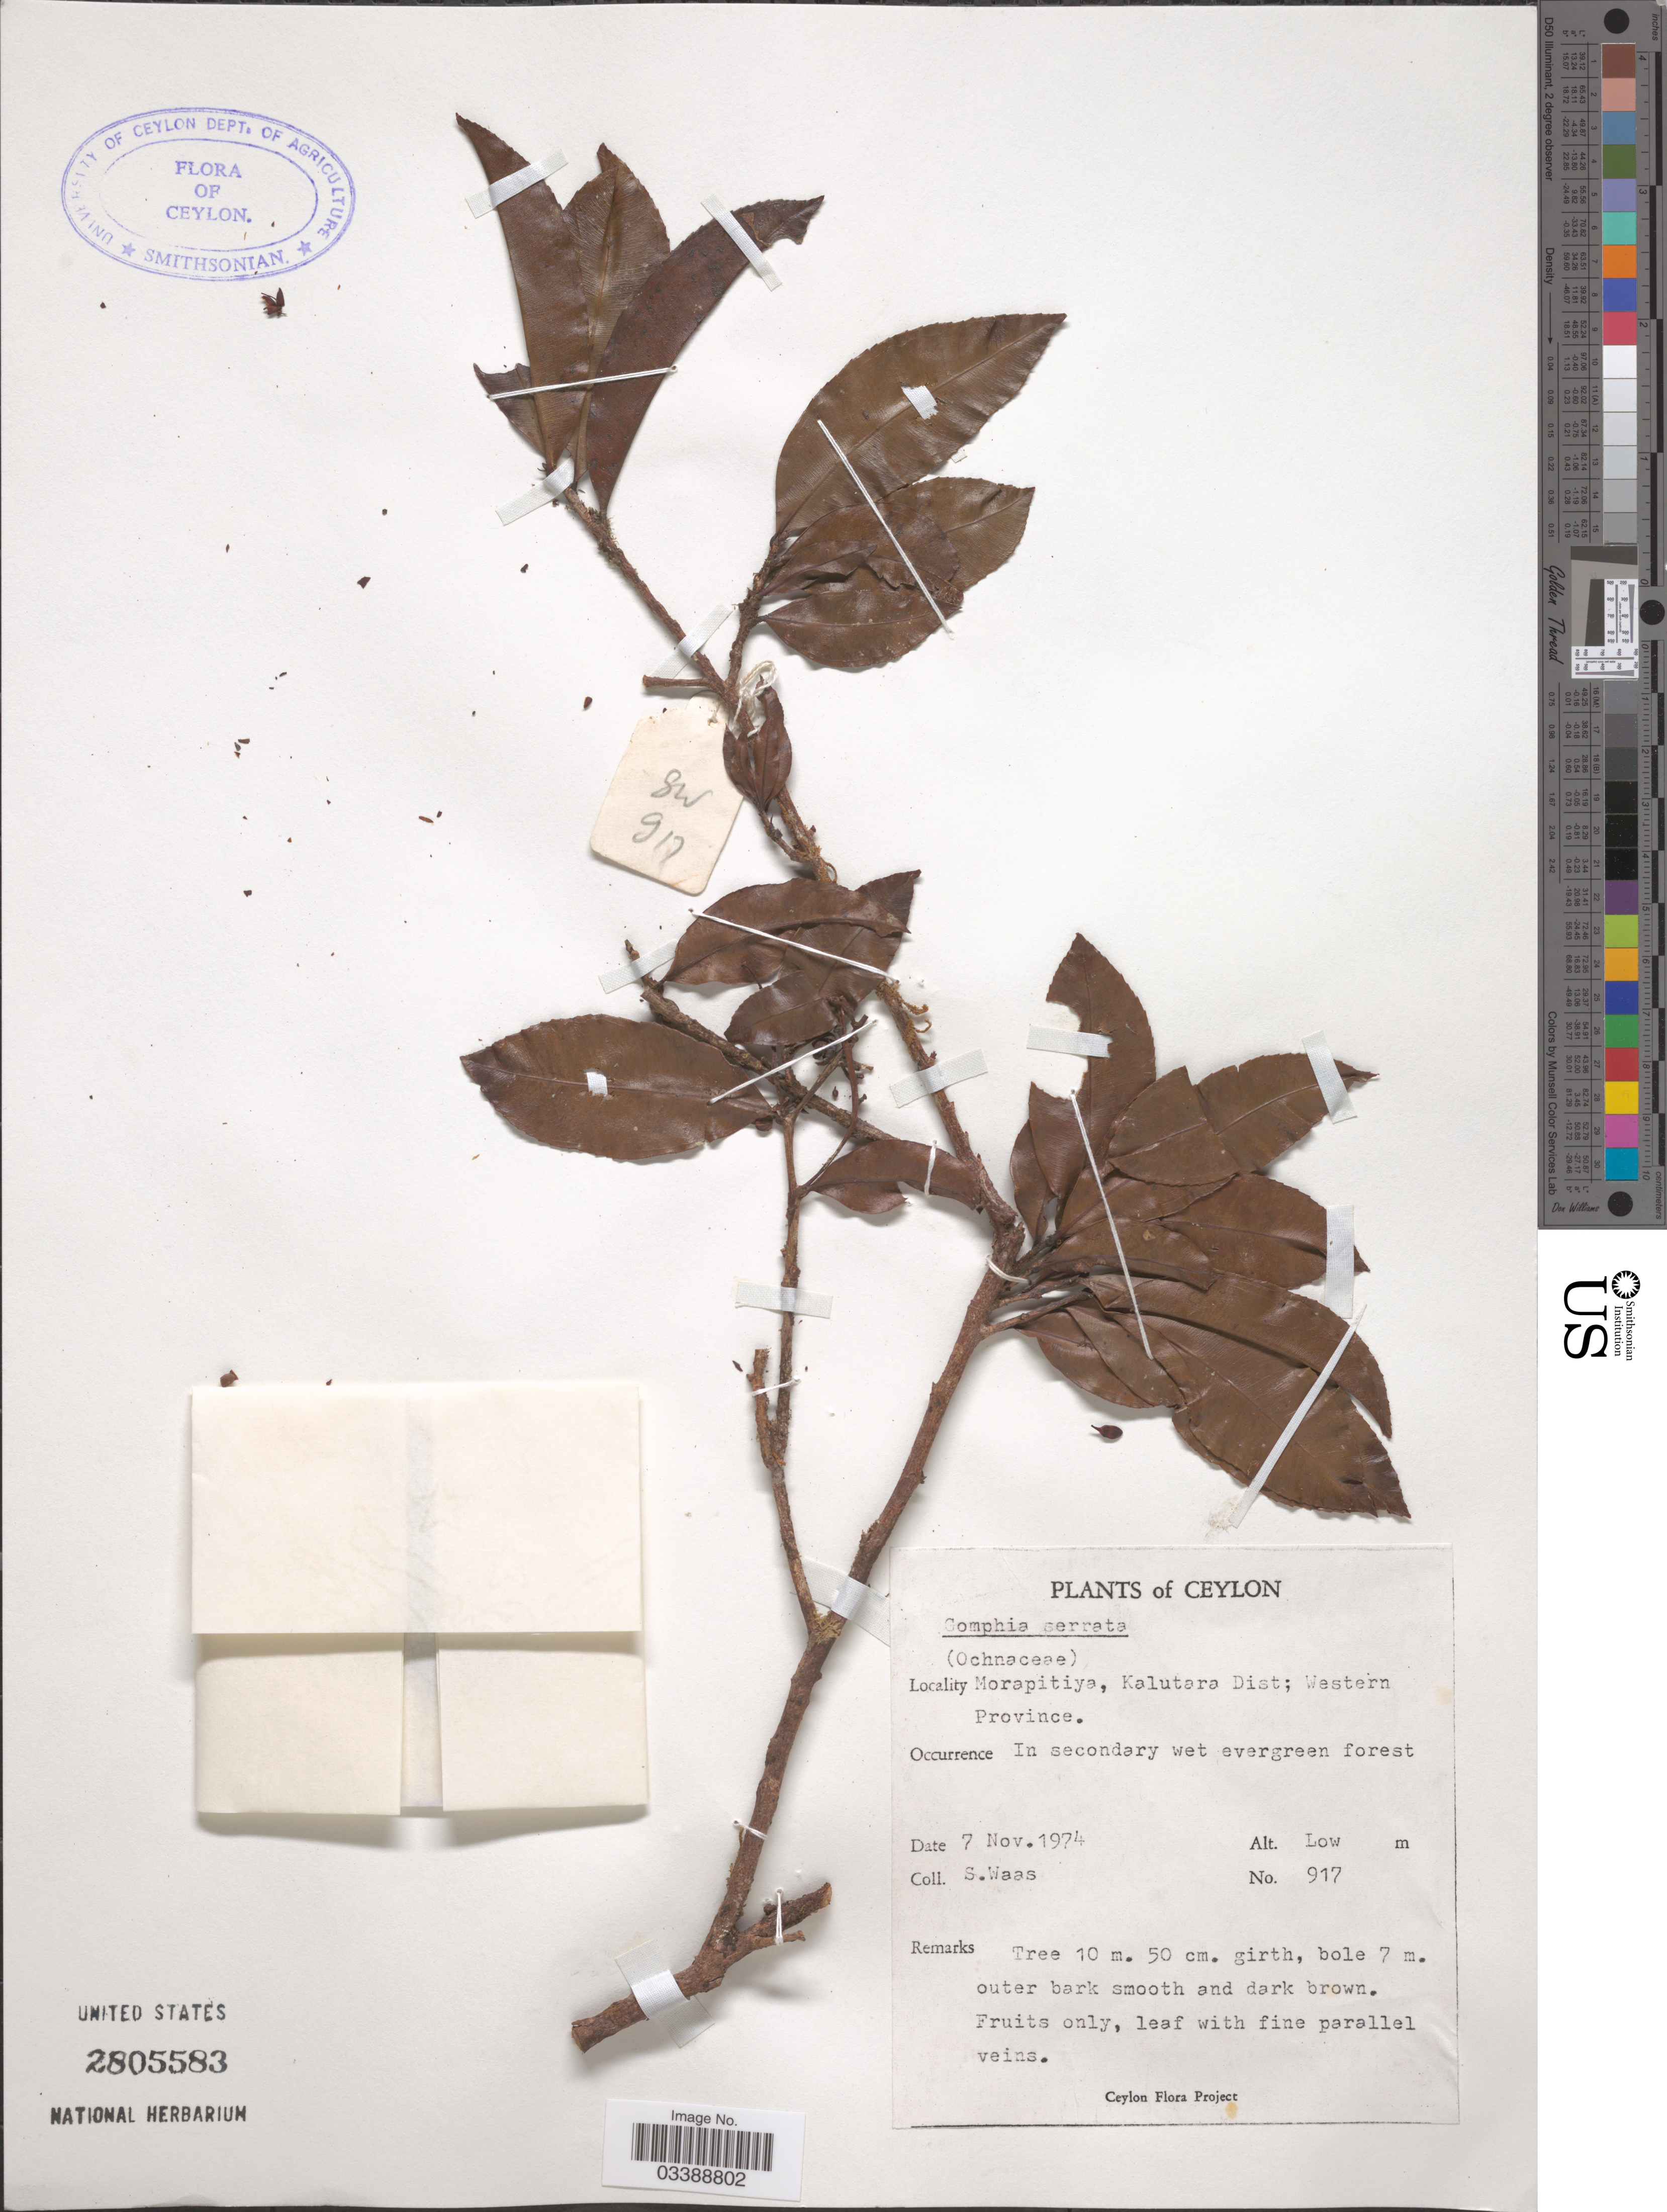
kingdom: Plantae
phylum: Tracheophyta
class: Magnoliopsida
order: Malpighiales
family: Ochnaceae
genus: Campylospermum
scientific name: Campylospermum serratum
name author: (Gaertn.) Bittrich & M.C.E. Amaral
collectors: S. Waas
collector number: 917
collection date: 1974-11-07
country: Sri Lanka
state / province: Western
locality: Ceylon. Morapitiya, Kalutara Dist.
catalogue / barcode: US 2805583